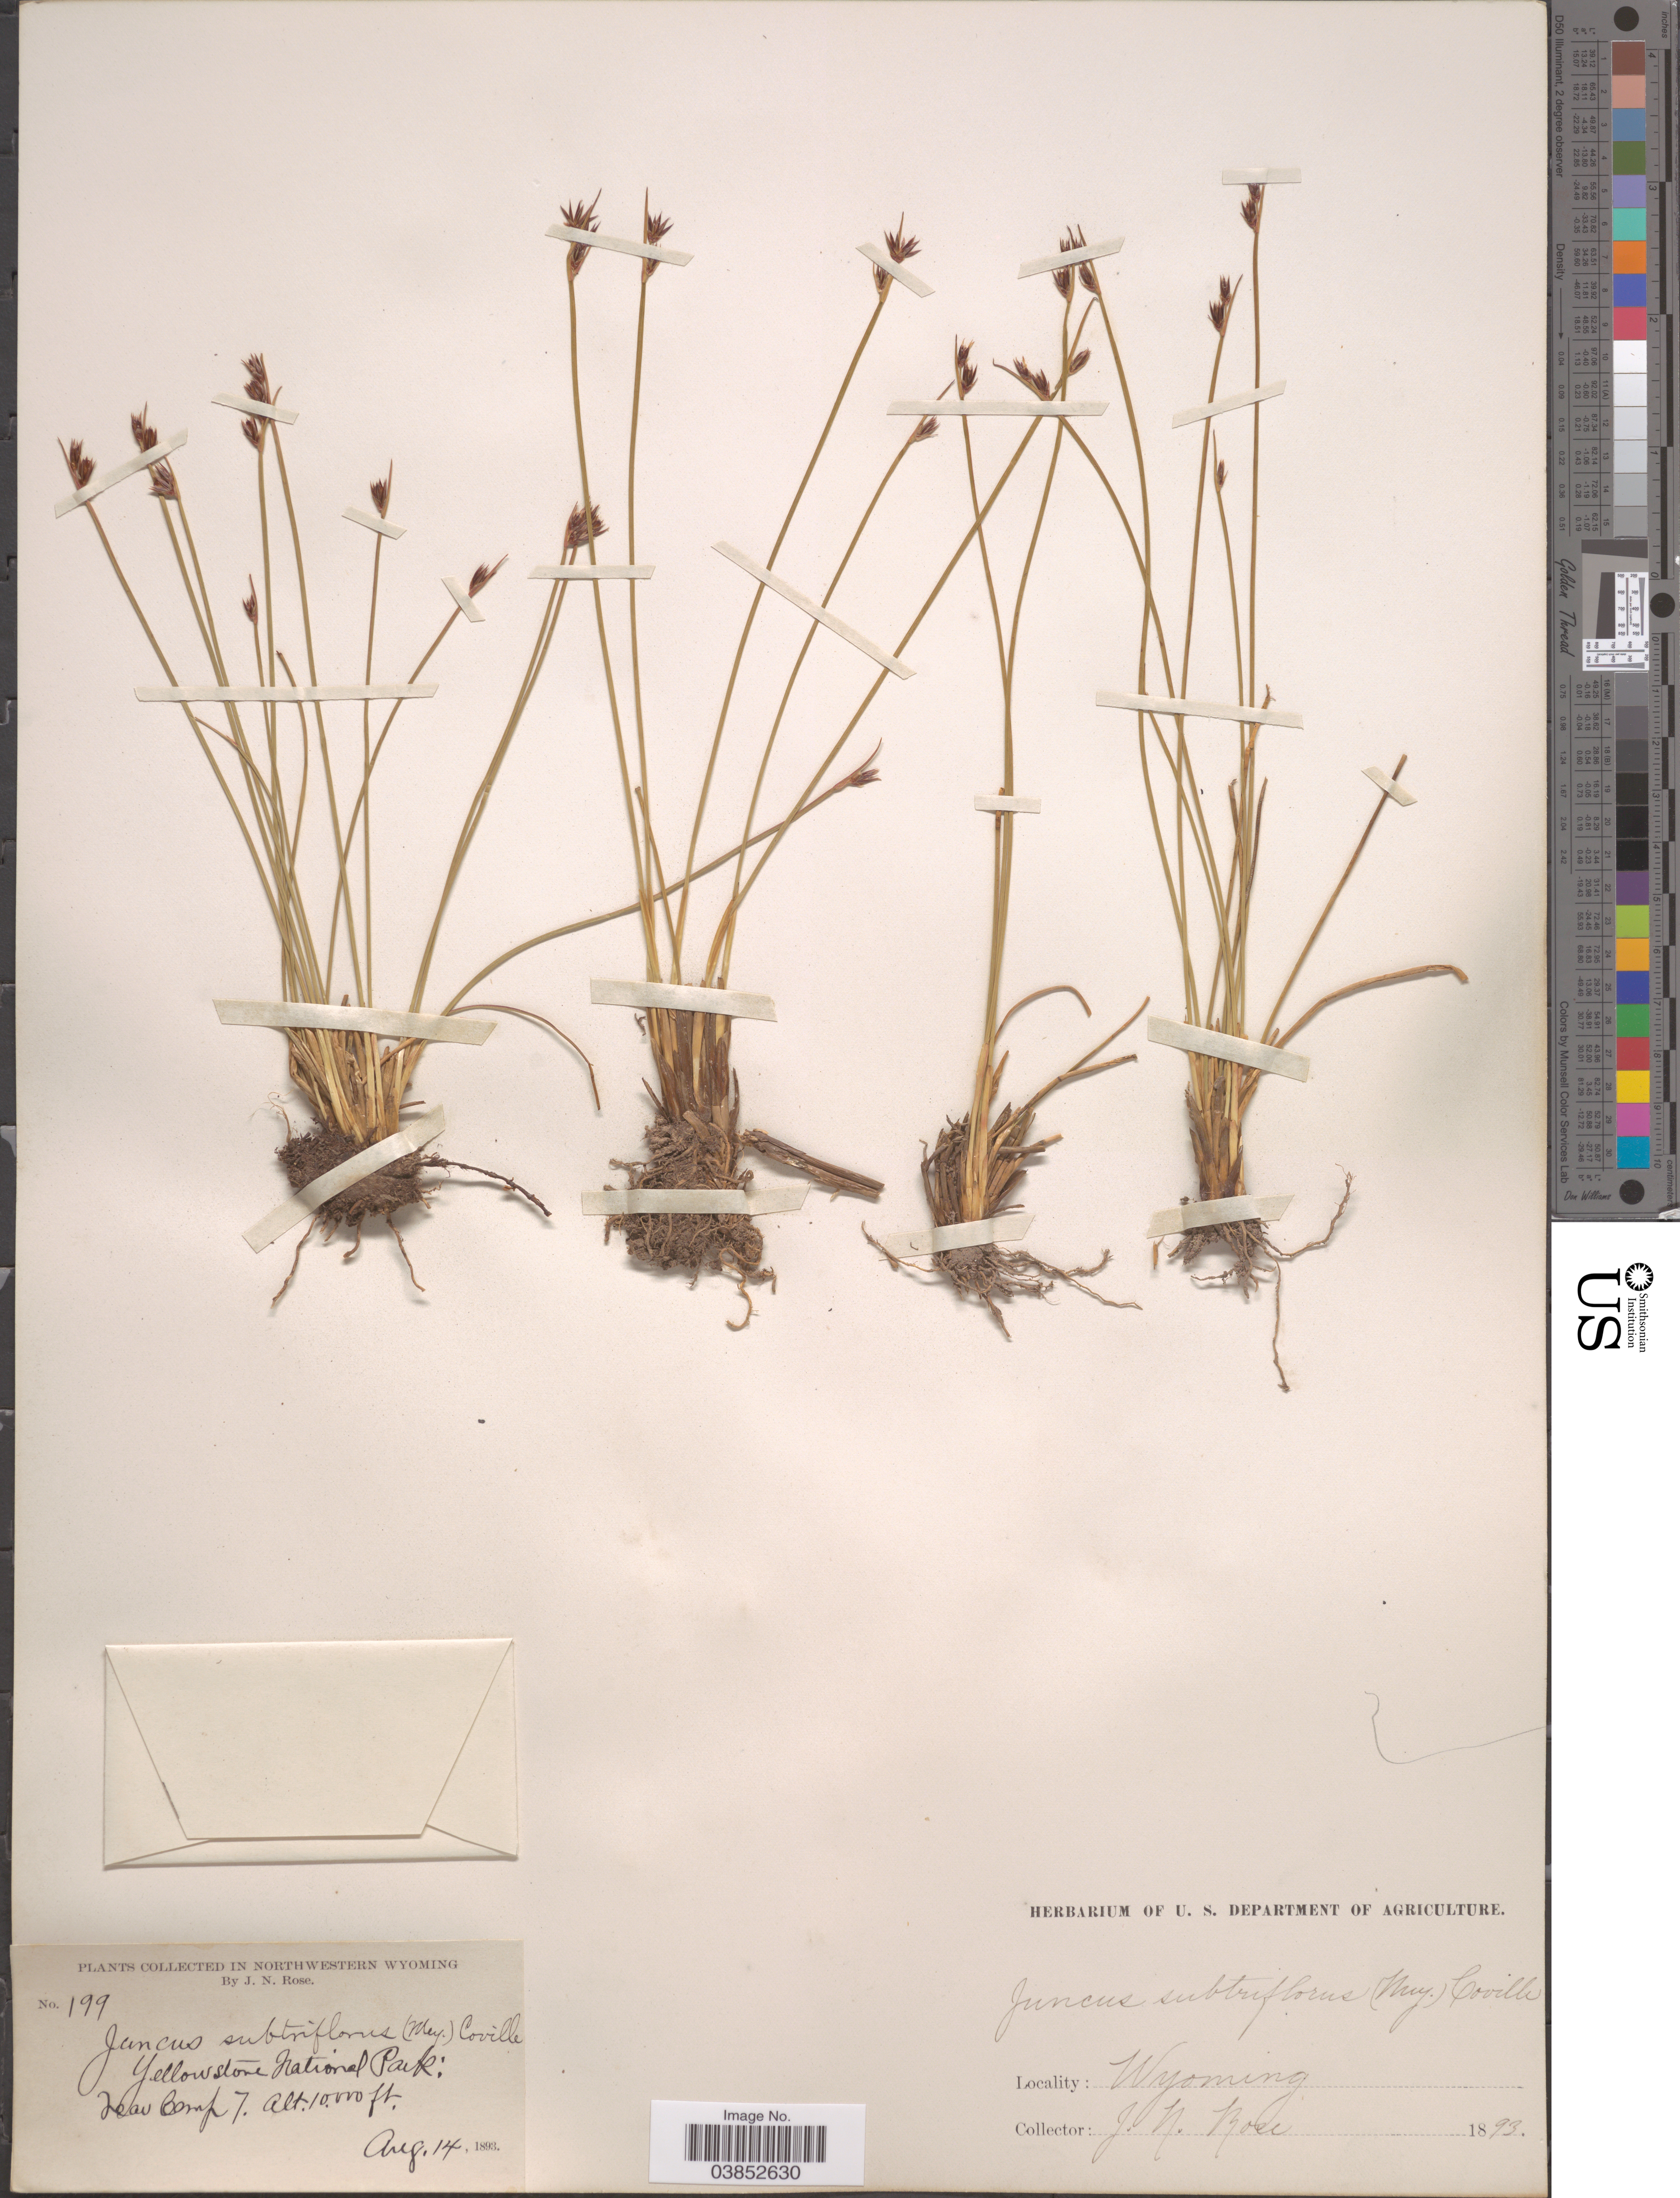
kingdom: Plantae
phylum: Tracheophyta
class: Liliopsida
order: Poales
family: Juncaceae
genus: Juncus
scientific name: Juncus drummondii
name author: E. Mey.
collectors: J. N. Rose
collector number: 199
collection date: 1893-08-14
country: United States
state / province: Wyoming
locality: In Northwestern Wyoming. Yellowstone National Park. Near Camp 7.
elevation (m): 3048